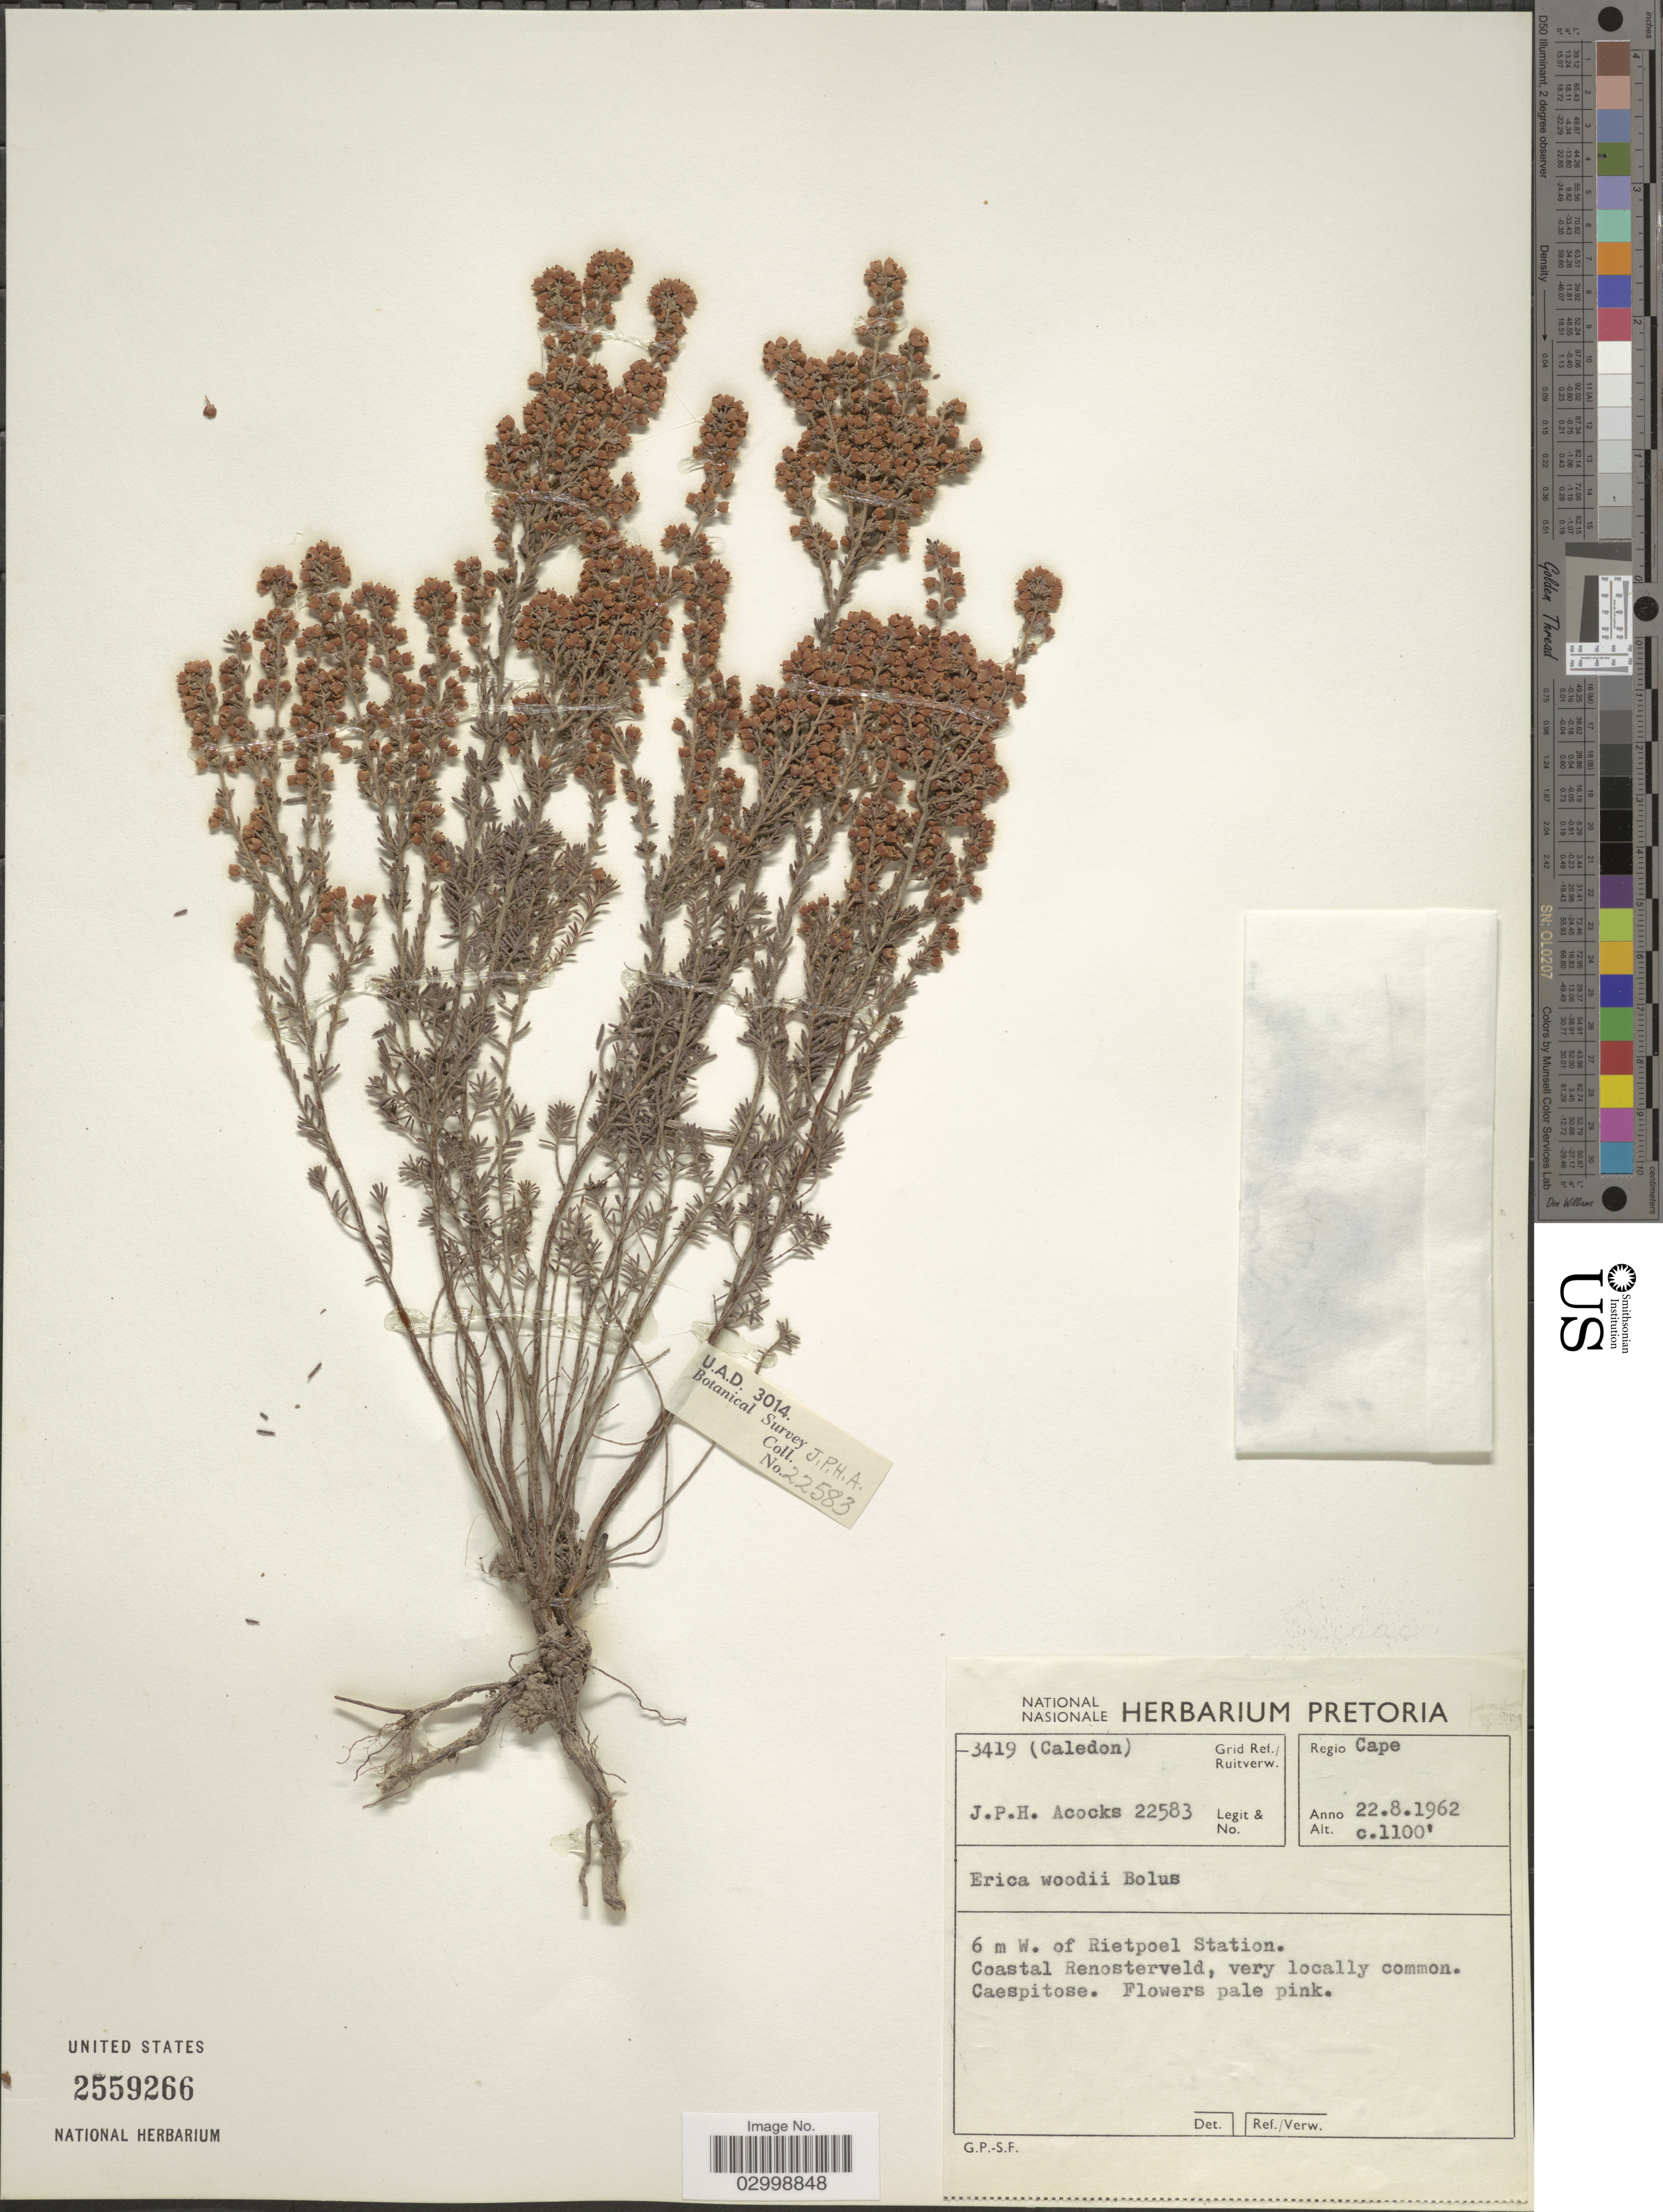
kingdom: Plantae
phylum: Tracheophyta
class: Magnoliopsida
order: Ericales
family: Ericaceae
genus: Erica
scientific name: Erica woodii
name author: Bolus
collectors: J. P. Acocks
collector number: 22583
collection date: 1962-08-22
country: South Africa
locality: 3419 (Caledon) Grid Ref., Regio Cape, 6 m W. of Rietpoel Station, coastal Renosterveld.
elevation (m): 335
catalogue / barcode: US 2559266